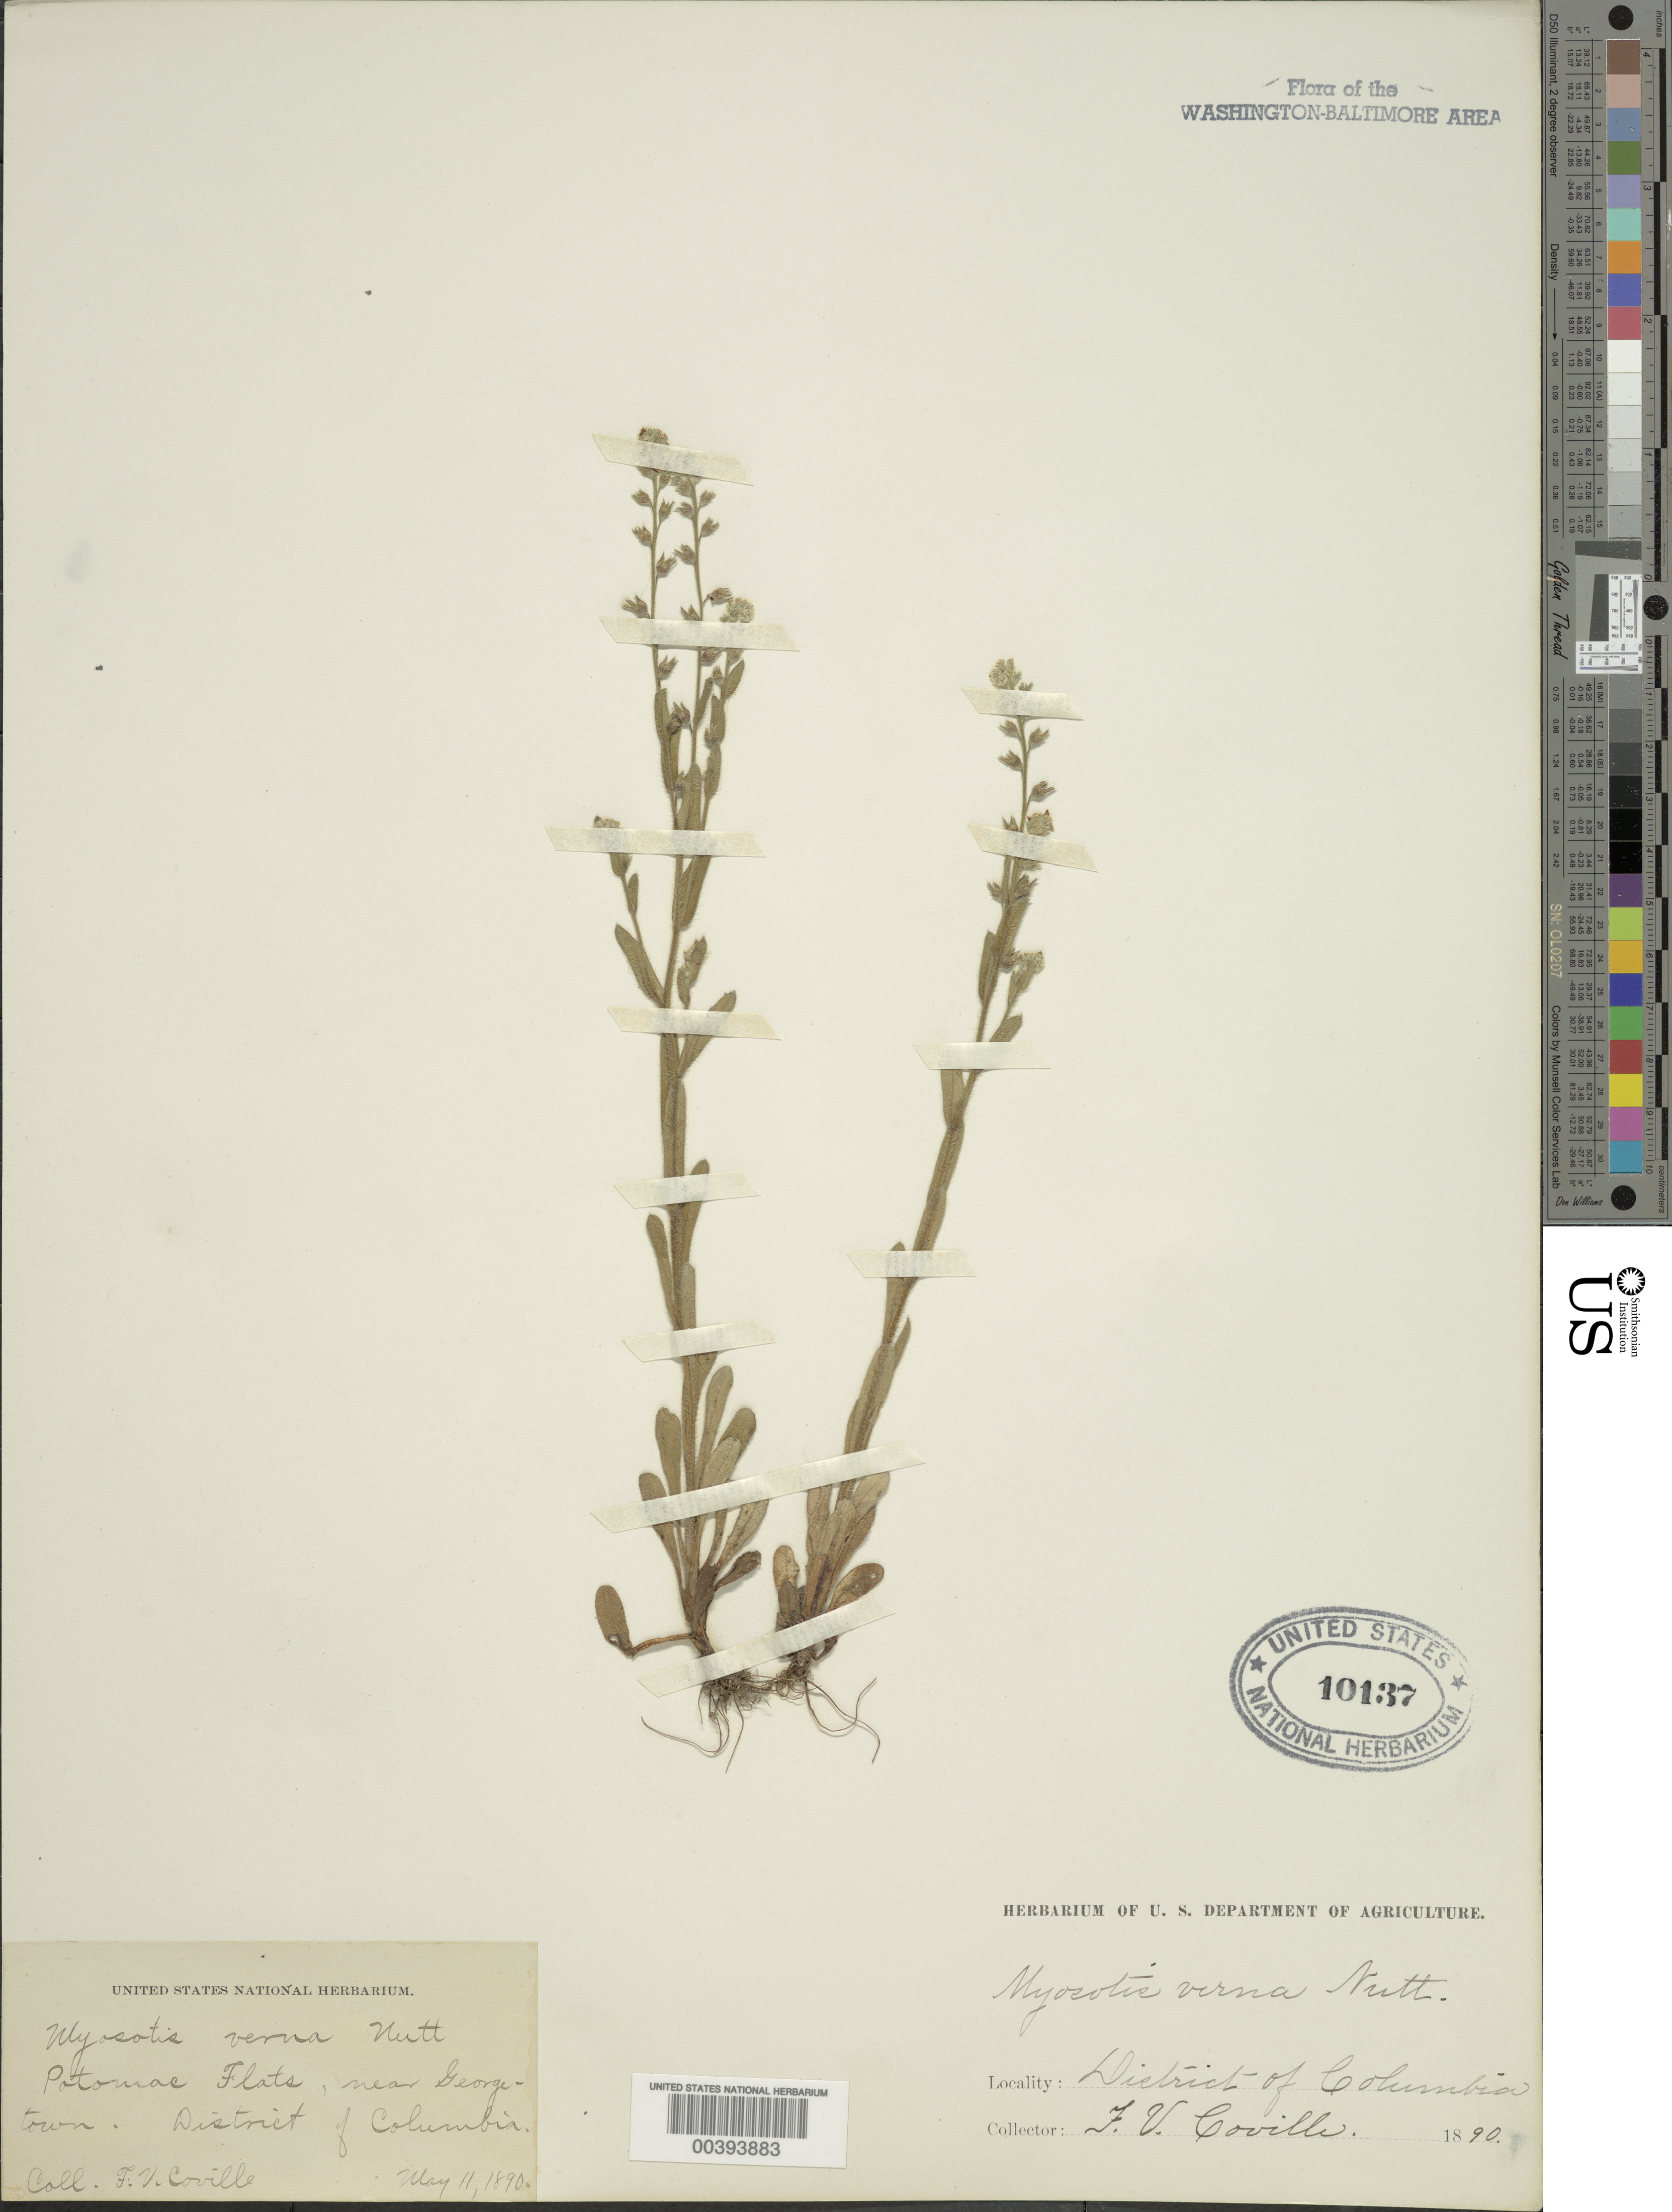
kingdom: Plantae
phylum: Tracheophyta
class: Magnoliopsida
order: Boraginales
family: Boraginaceae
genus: Myosotis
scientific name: Myosotis verna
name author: Nutt.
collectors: F. V. Coville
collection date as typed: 11 May 1890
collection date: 1890-05-11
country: United States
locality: Potomac River flats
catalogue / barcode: US 10137